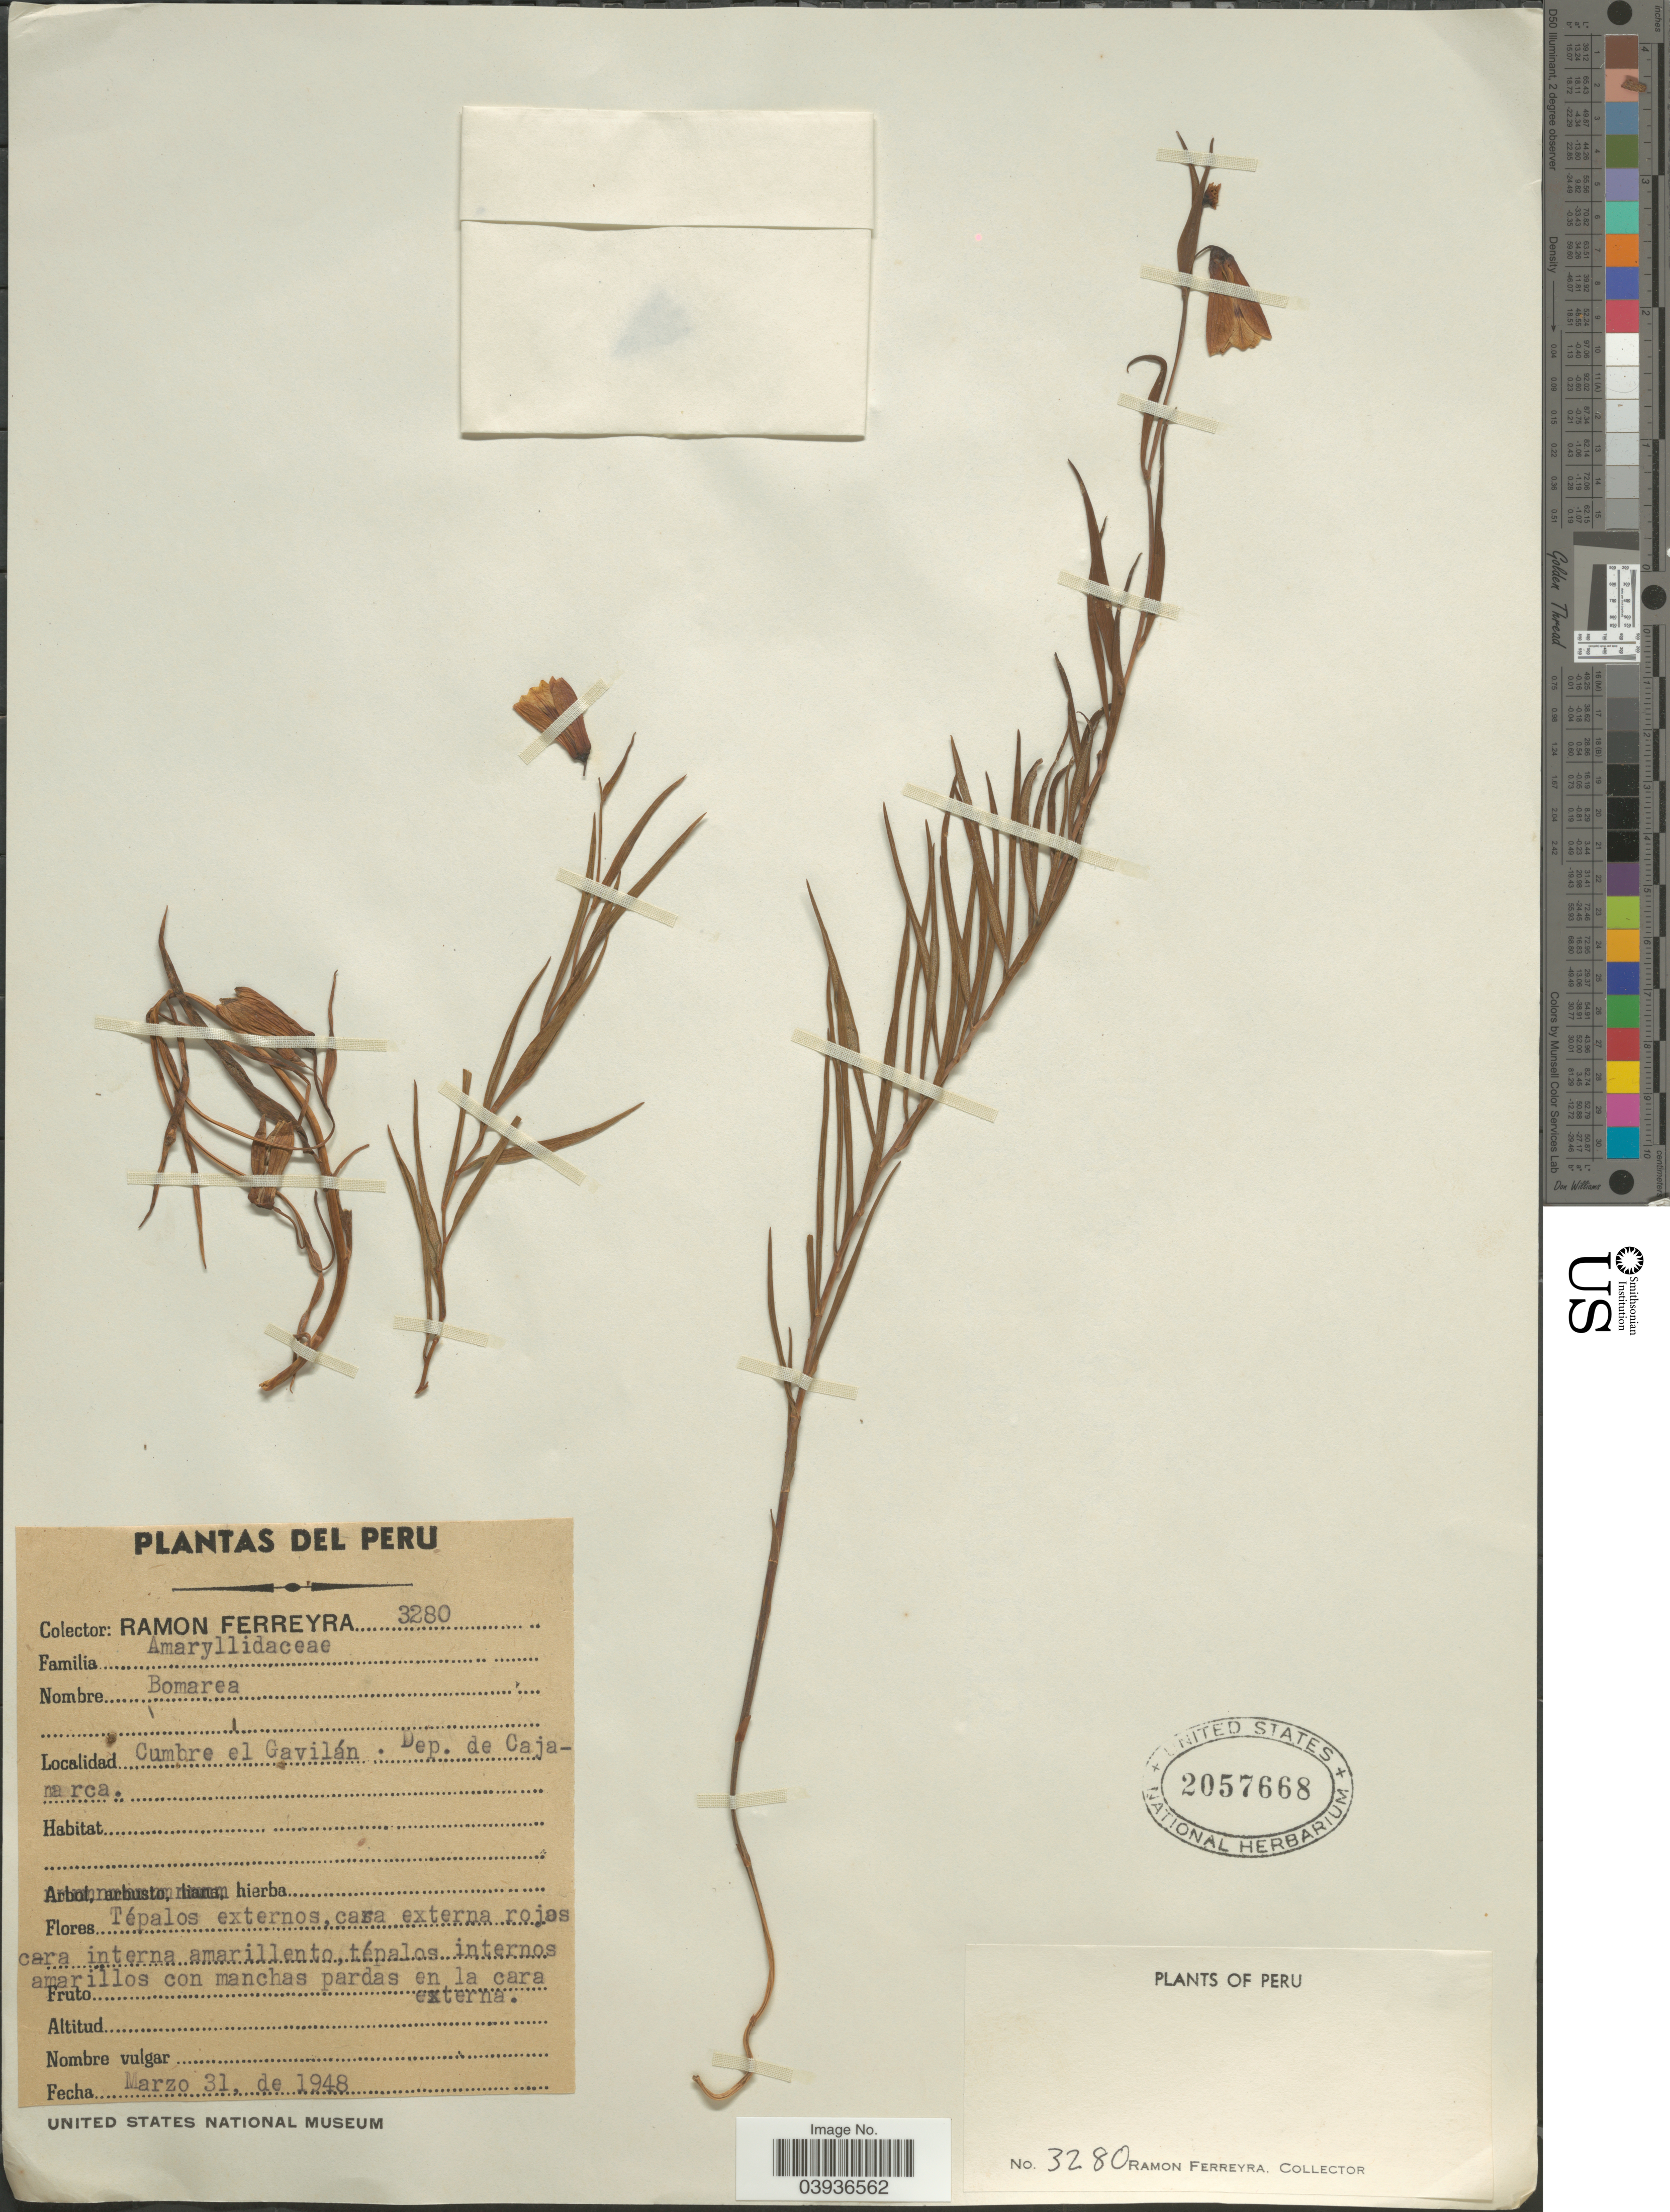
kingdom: Plantae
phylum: Tracheophyta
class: Liliopsida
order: Liliales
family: Alstroemeriaceae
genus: Bomarea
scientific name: Bomarea sp.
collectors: R. A. Ferreyra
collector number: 3280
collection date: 1948-03-31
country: Peru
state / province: Cajamarca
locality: Cumbra el Cavilán. Dep. de Cajamarca.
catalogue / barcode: US 2057668